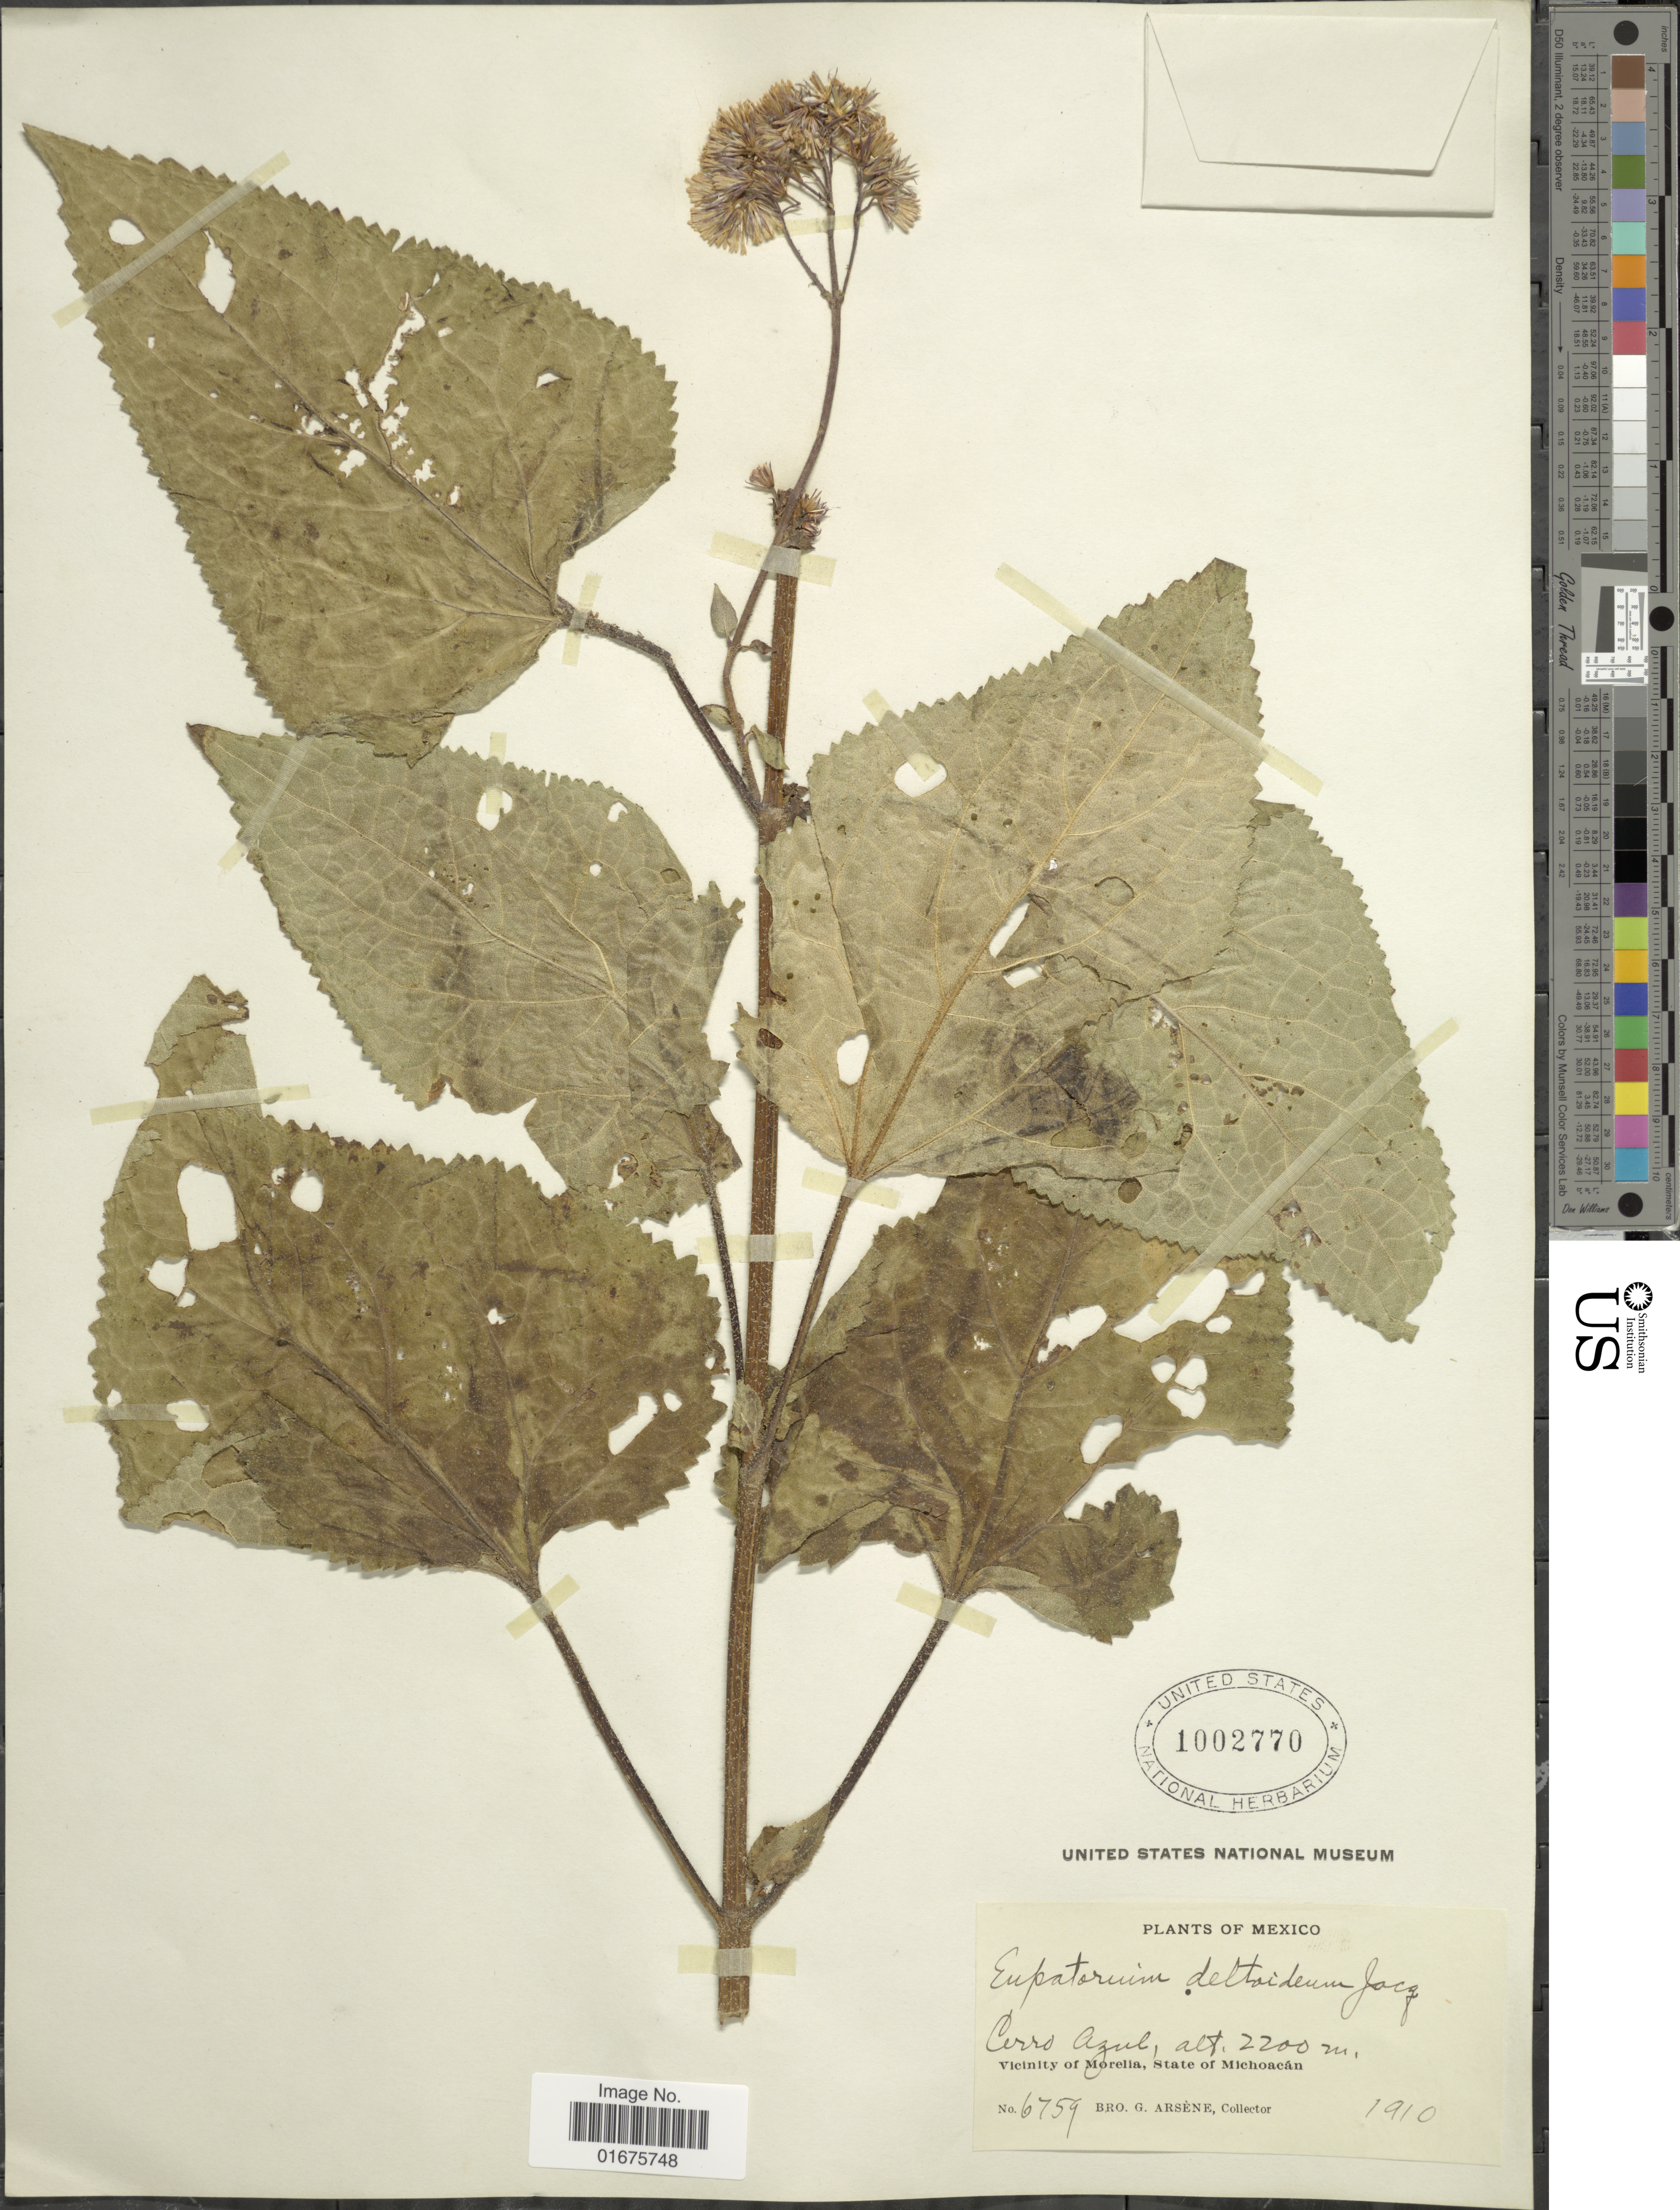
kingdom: Plantae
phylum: Tracheophyta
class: Magnoliopsida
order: Asterales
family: Asteraceae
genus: Ageratina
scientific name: Ageratina deltoidea (Jacq.) H. Rob. & R.M. King, ined.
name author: (Jacq.) H. Rob. & R.M. King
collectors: Bro. G. Arsène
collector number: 6759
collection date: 1910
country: Mexico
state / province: Michoacán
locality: Cerro Azul, Vicinity of Morelia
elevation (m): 2200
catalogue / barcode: US 1002770